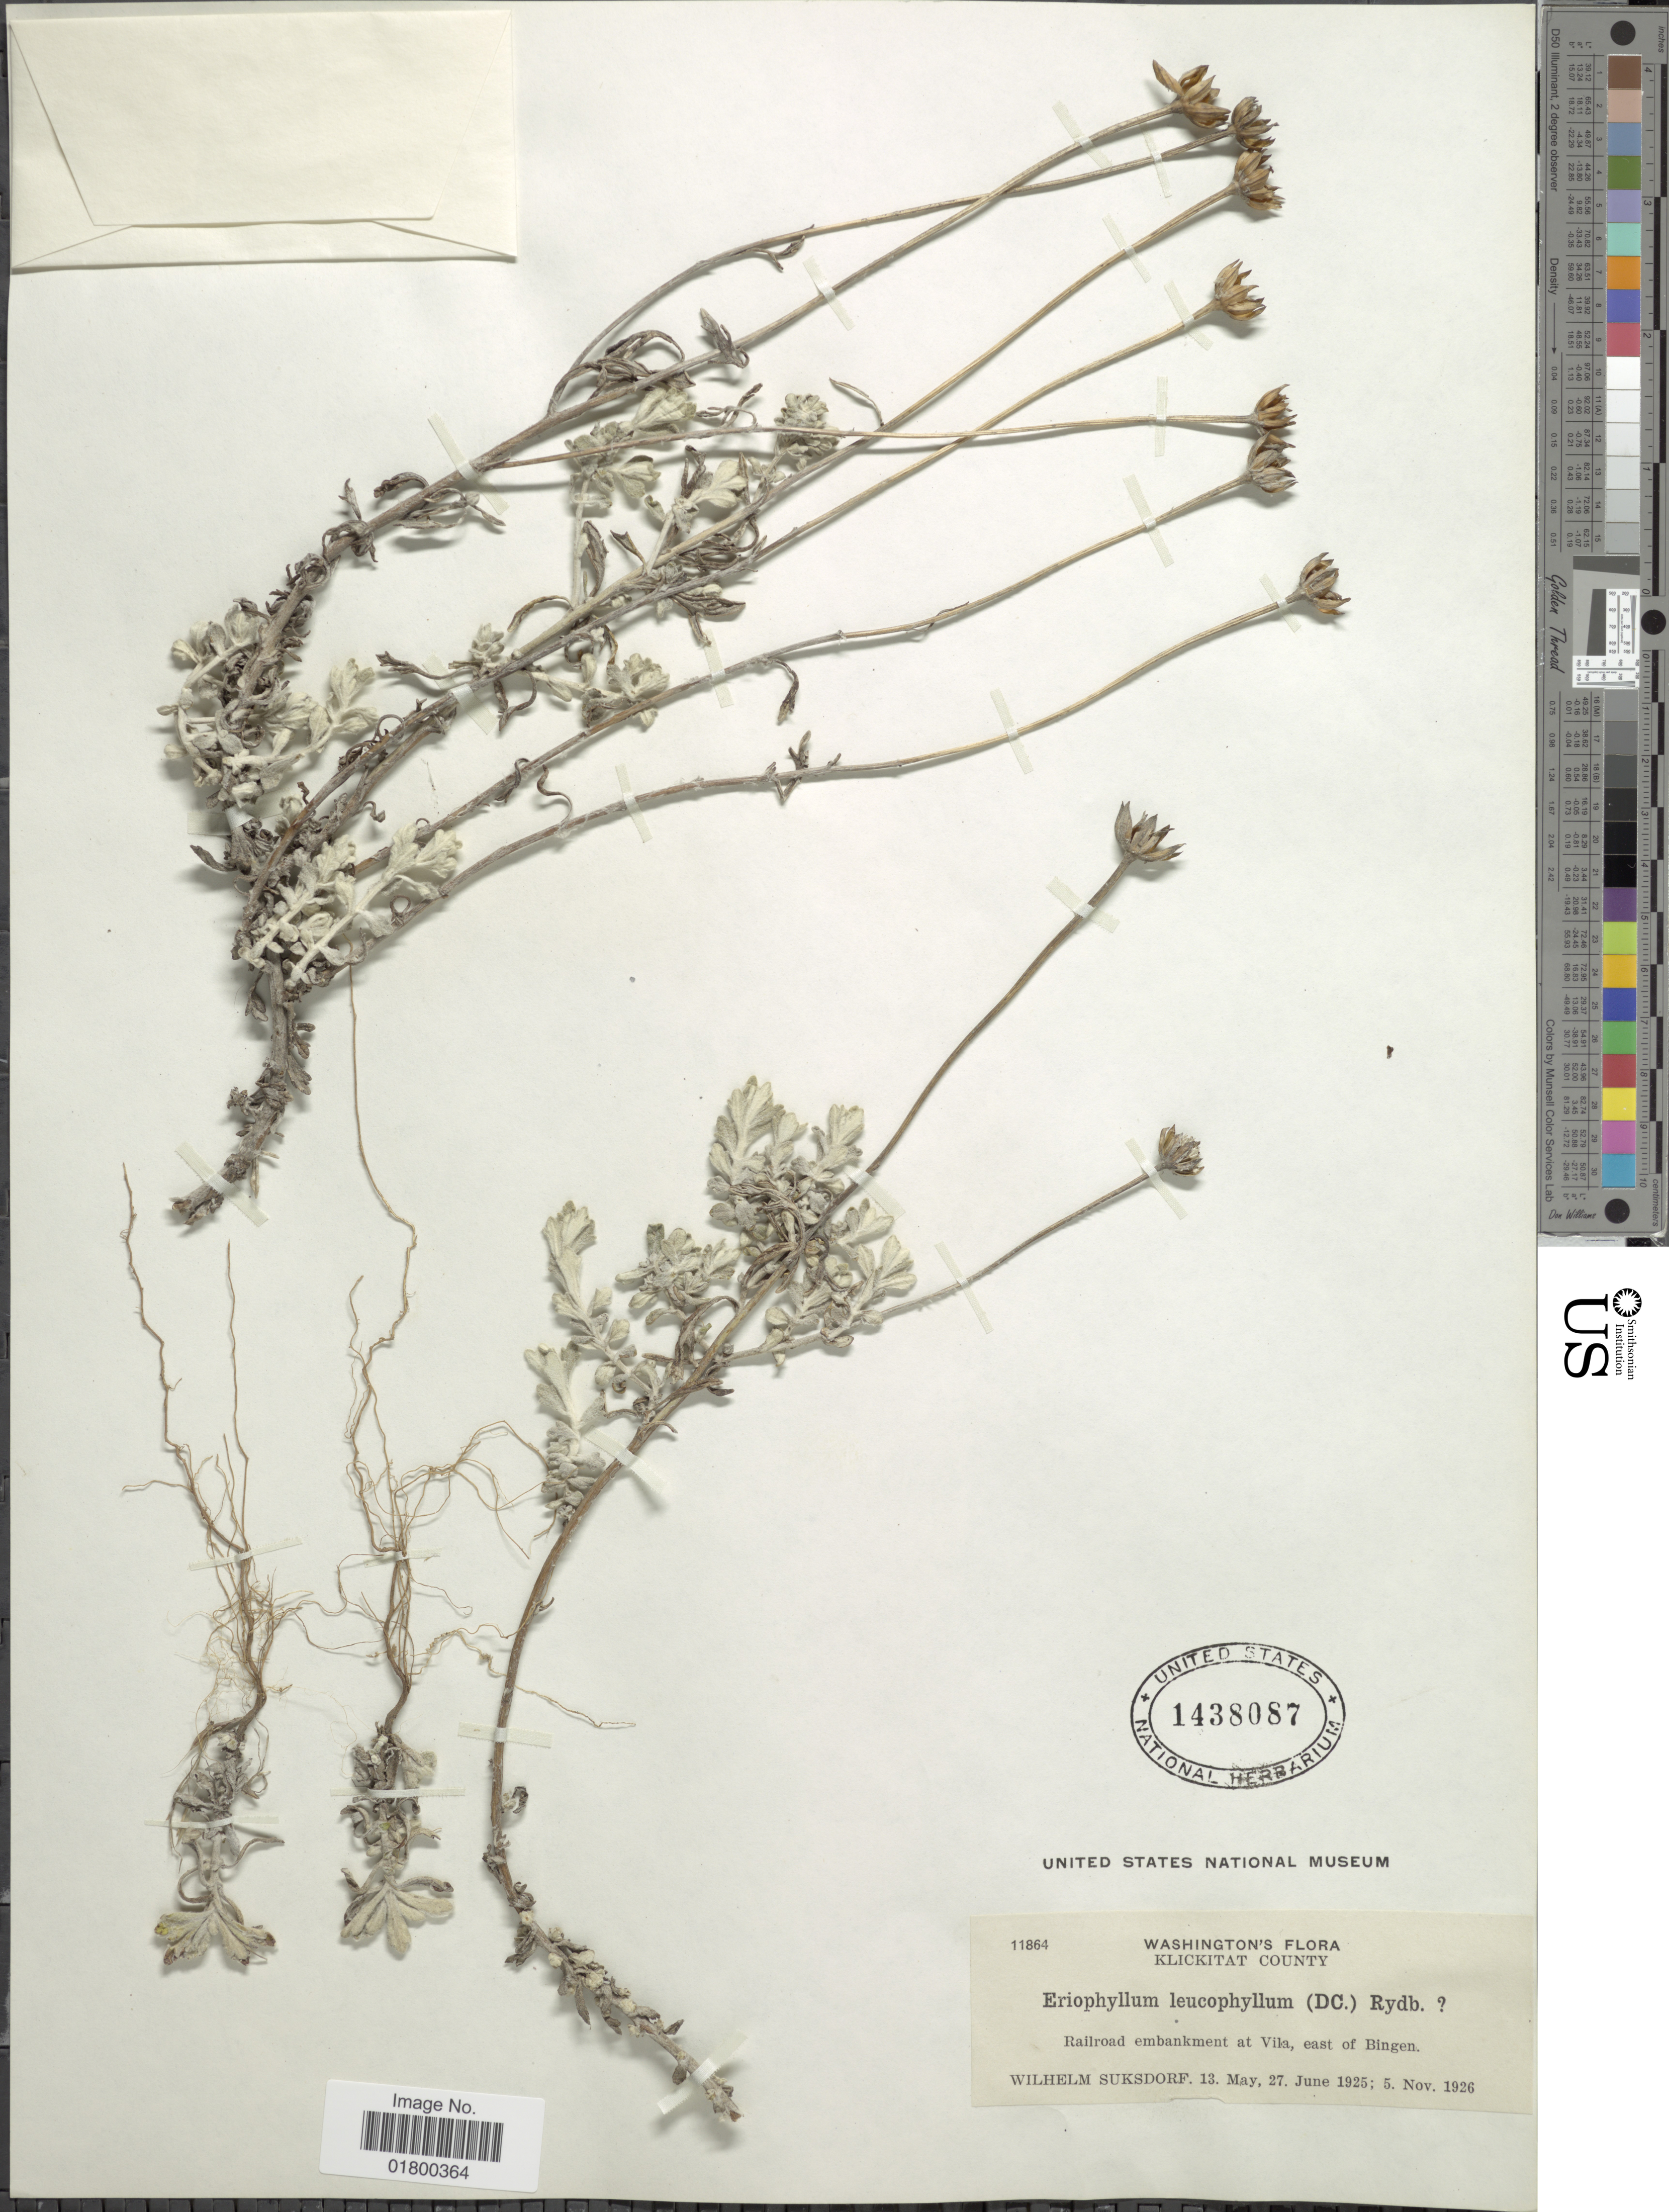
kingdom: Plantae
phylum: Tracheophyta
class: Magnoliopsida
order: Asterales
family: Asteraceae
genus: Eriophyllum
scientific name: Eriophyllum lanatum var. lanatum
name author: (Pursh) J. Forbes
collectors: W. N. Suksdorf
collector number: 11864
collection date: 1925-05-13/1926-11-05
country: United States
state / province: Washington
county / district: Klickitat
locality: Klickitat County, Railroad embankment at Vila, east of Bingen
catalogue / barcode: US 1438087